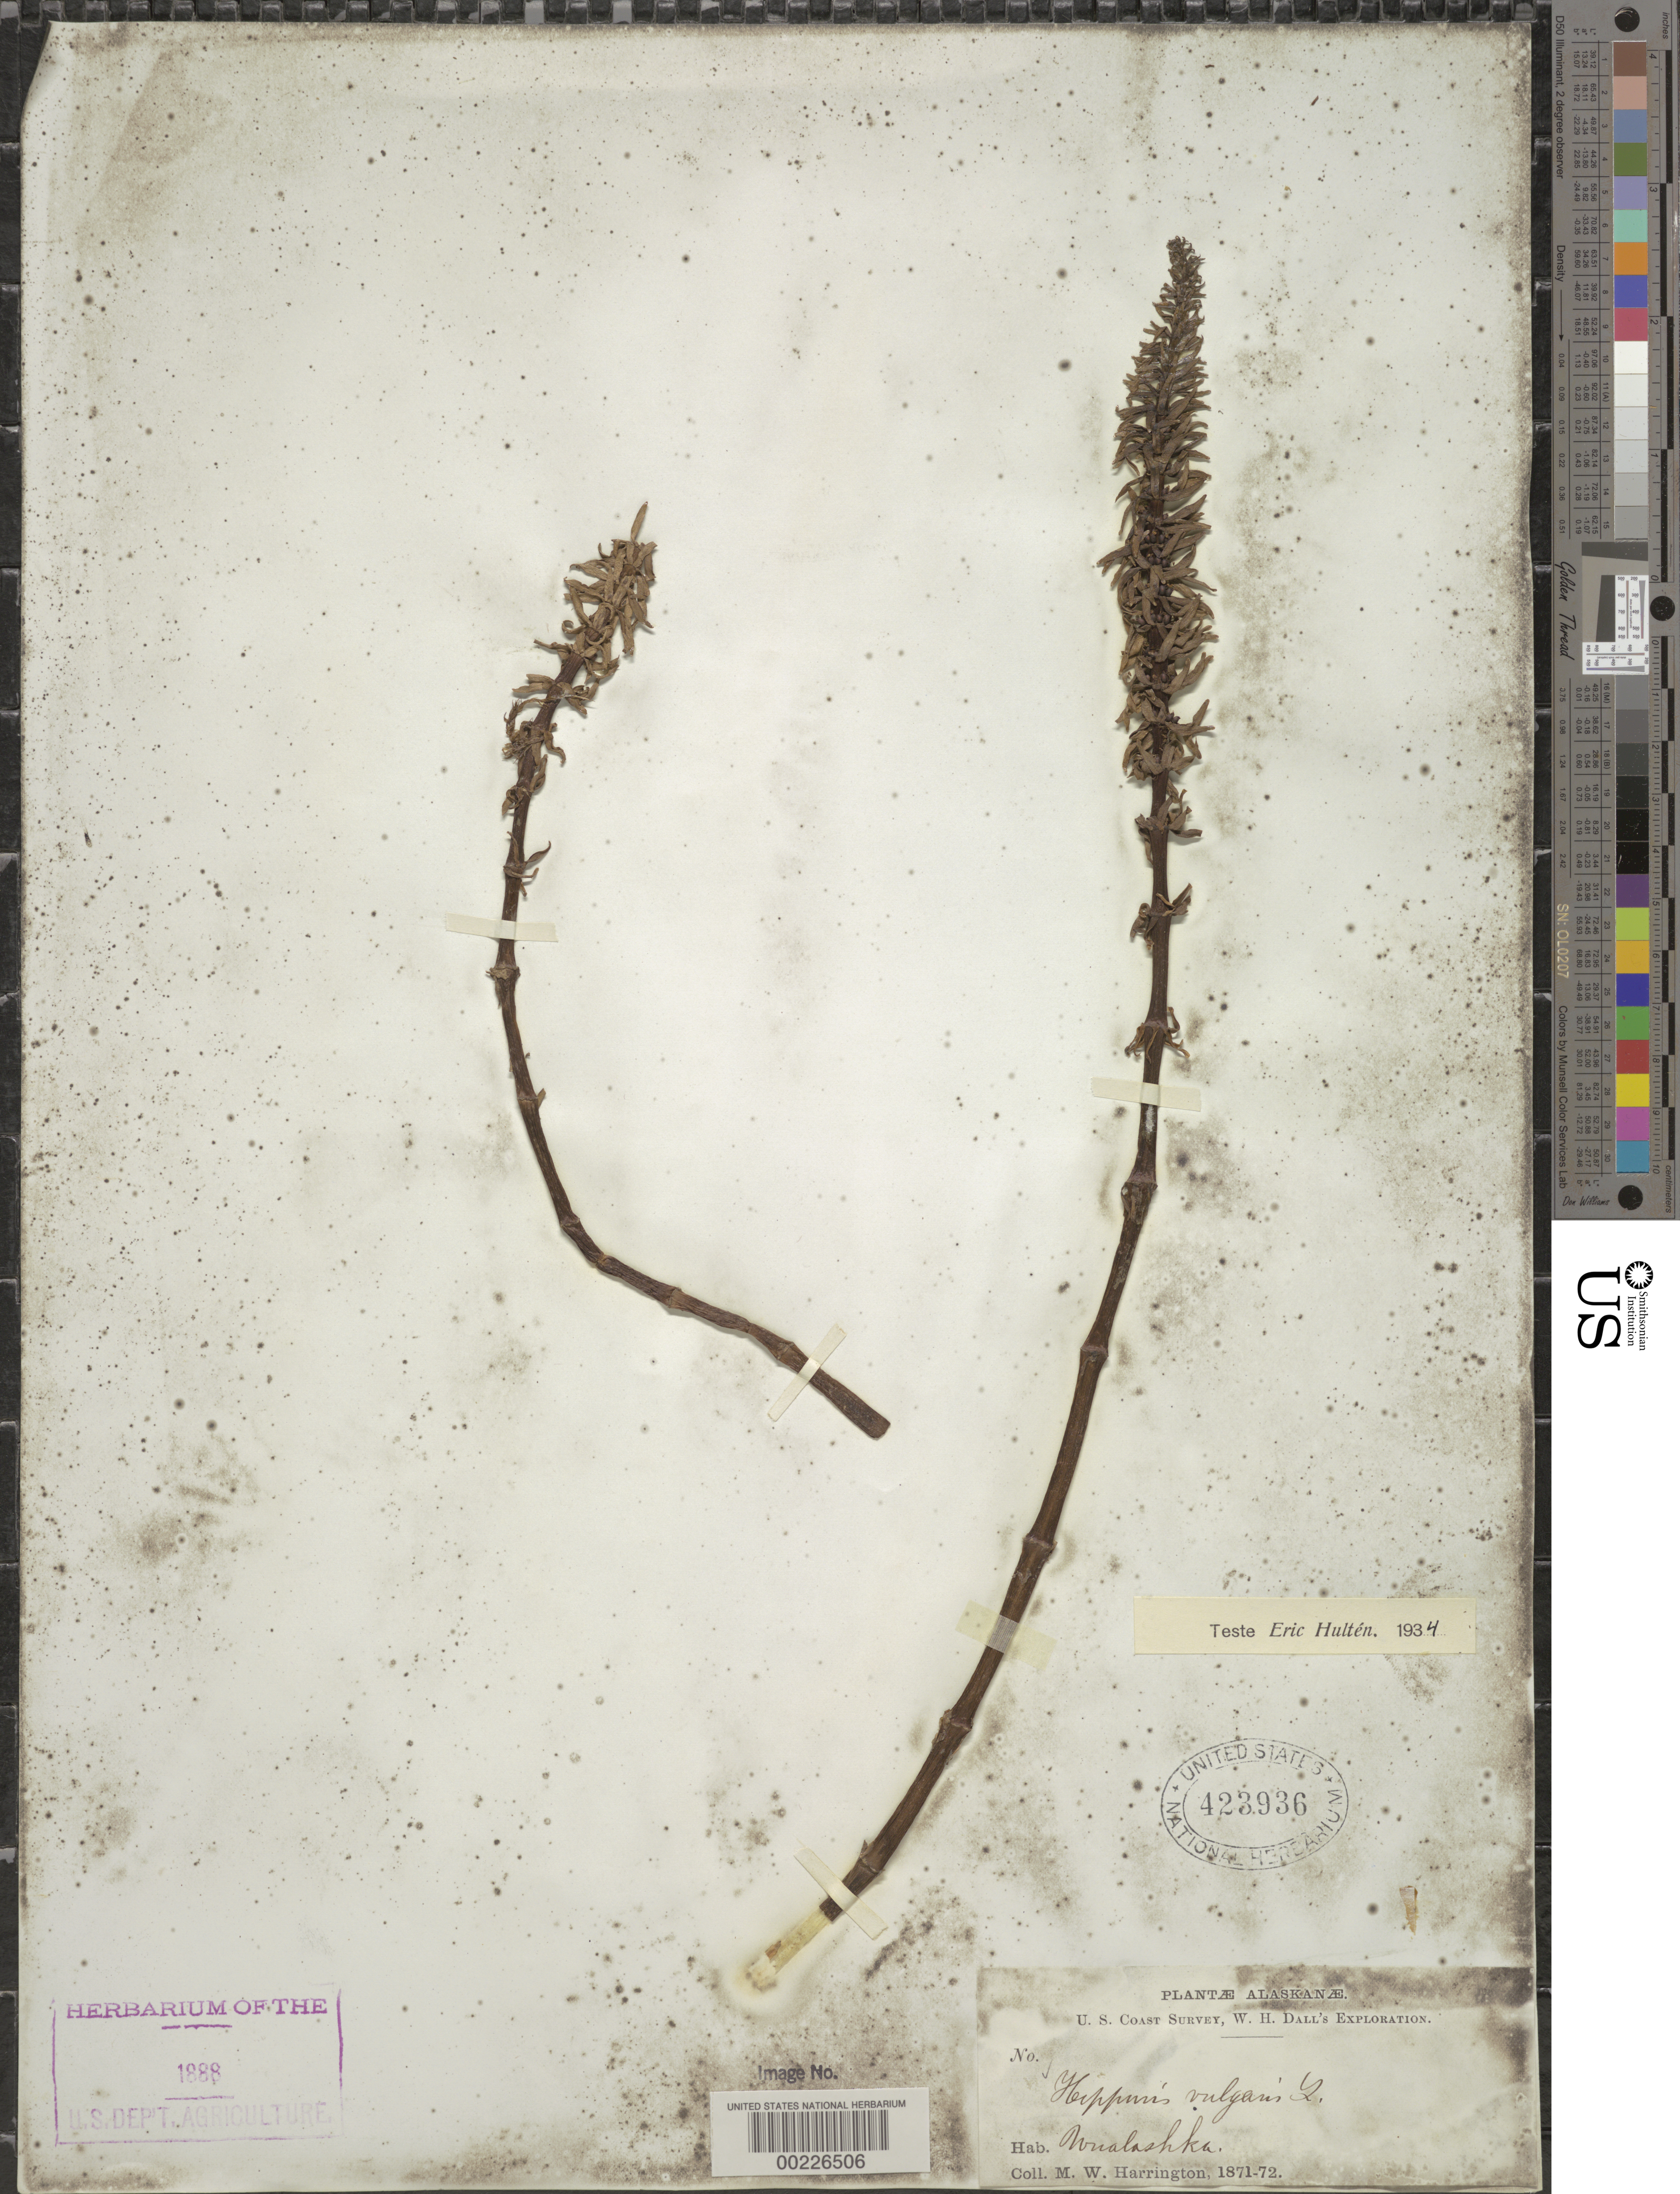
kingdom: Plantae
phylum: Tracheophyta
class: Magnoliopsida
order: Lamiales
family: Plantaginaceae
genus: Hippuris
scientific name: Hippuris vulgaris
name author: L.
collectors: M. W. Harrington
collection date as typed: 1871 to -- -- 1872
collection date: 1871/1872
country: United States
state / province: Alaska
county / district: Aleutians West Census Area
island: Unalaska Island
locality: Unalaska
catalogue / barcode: US 423936